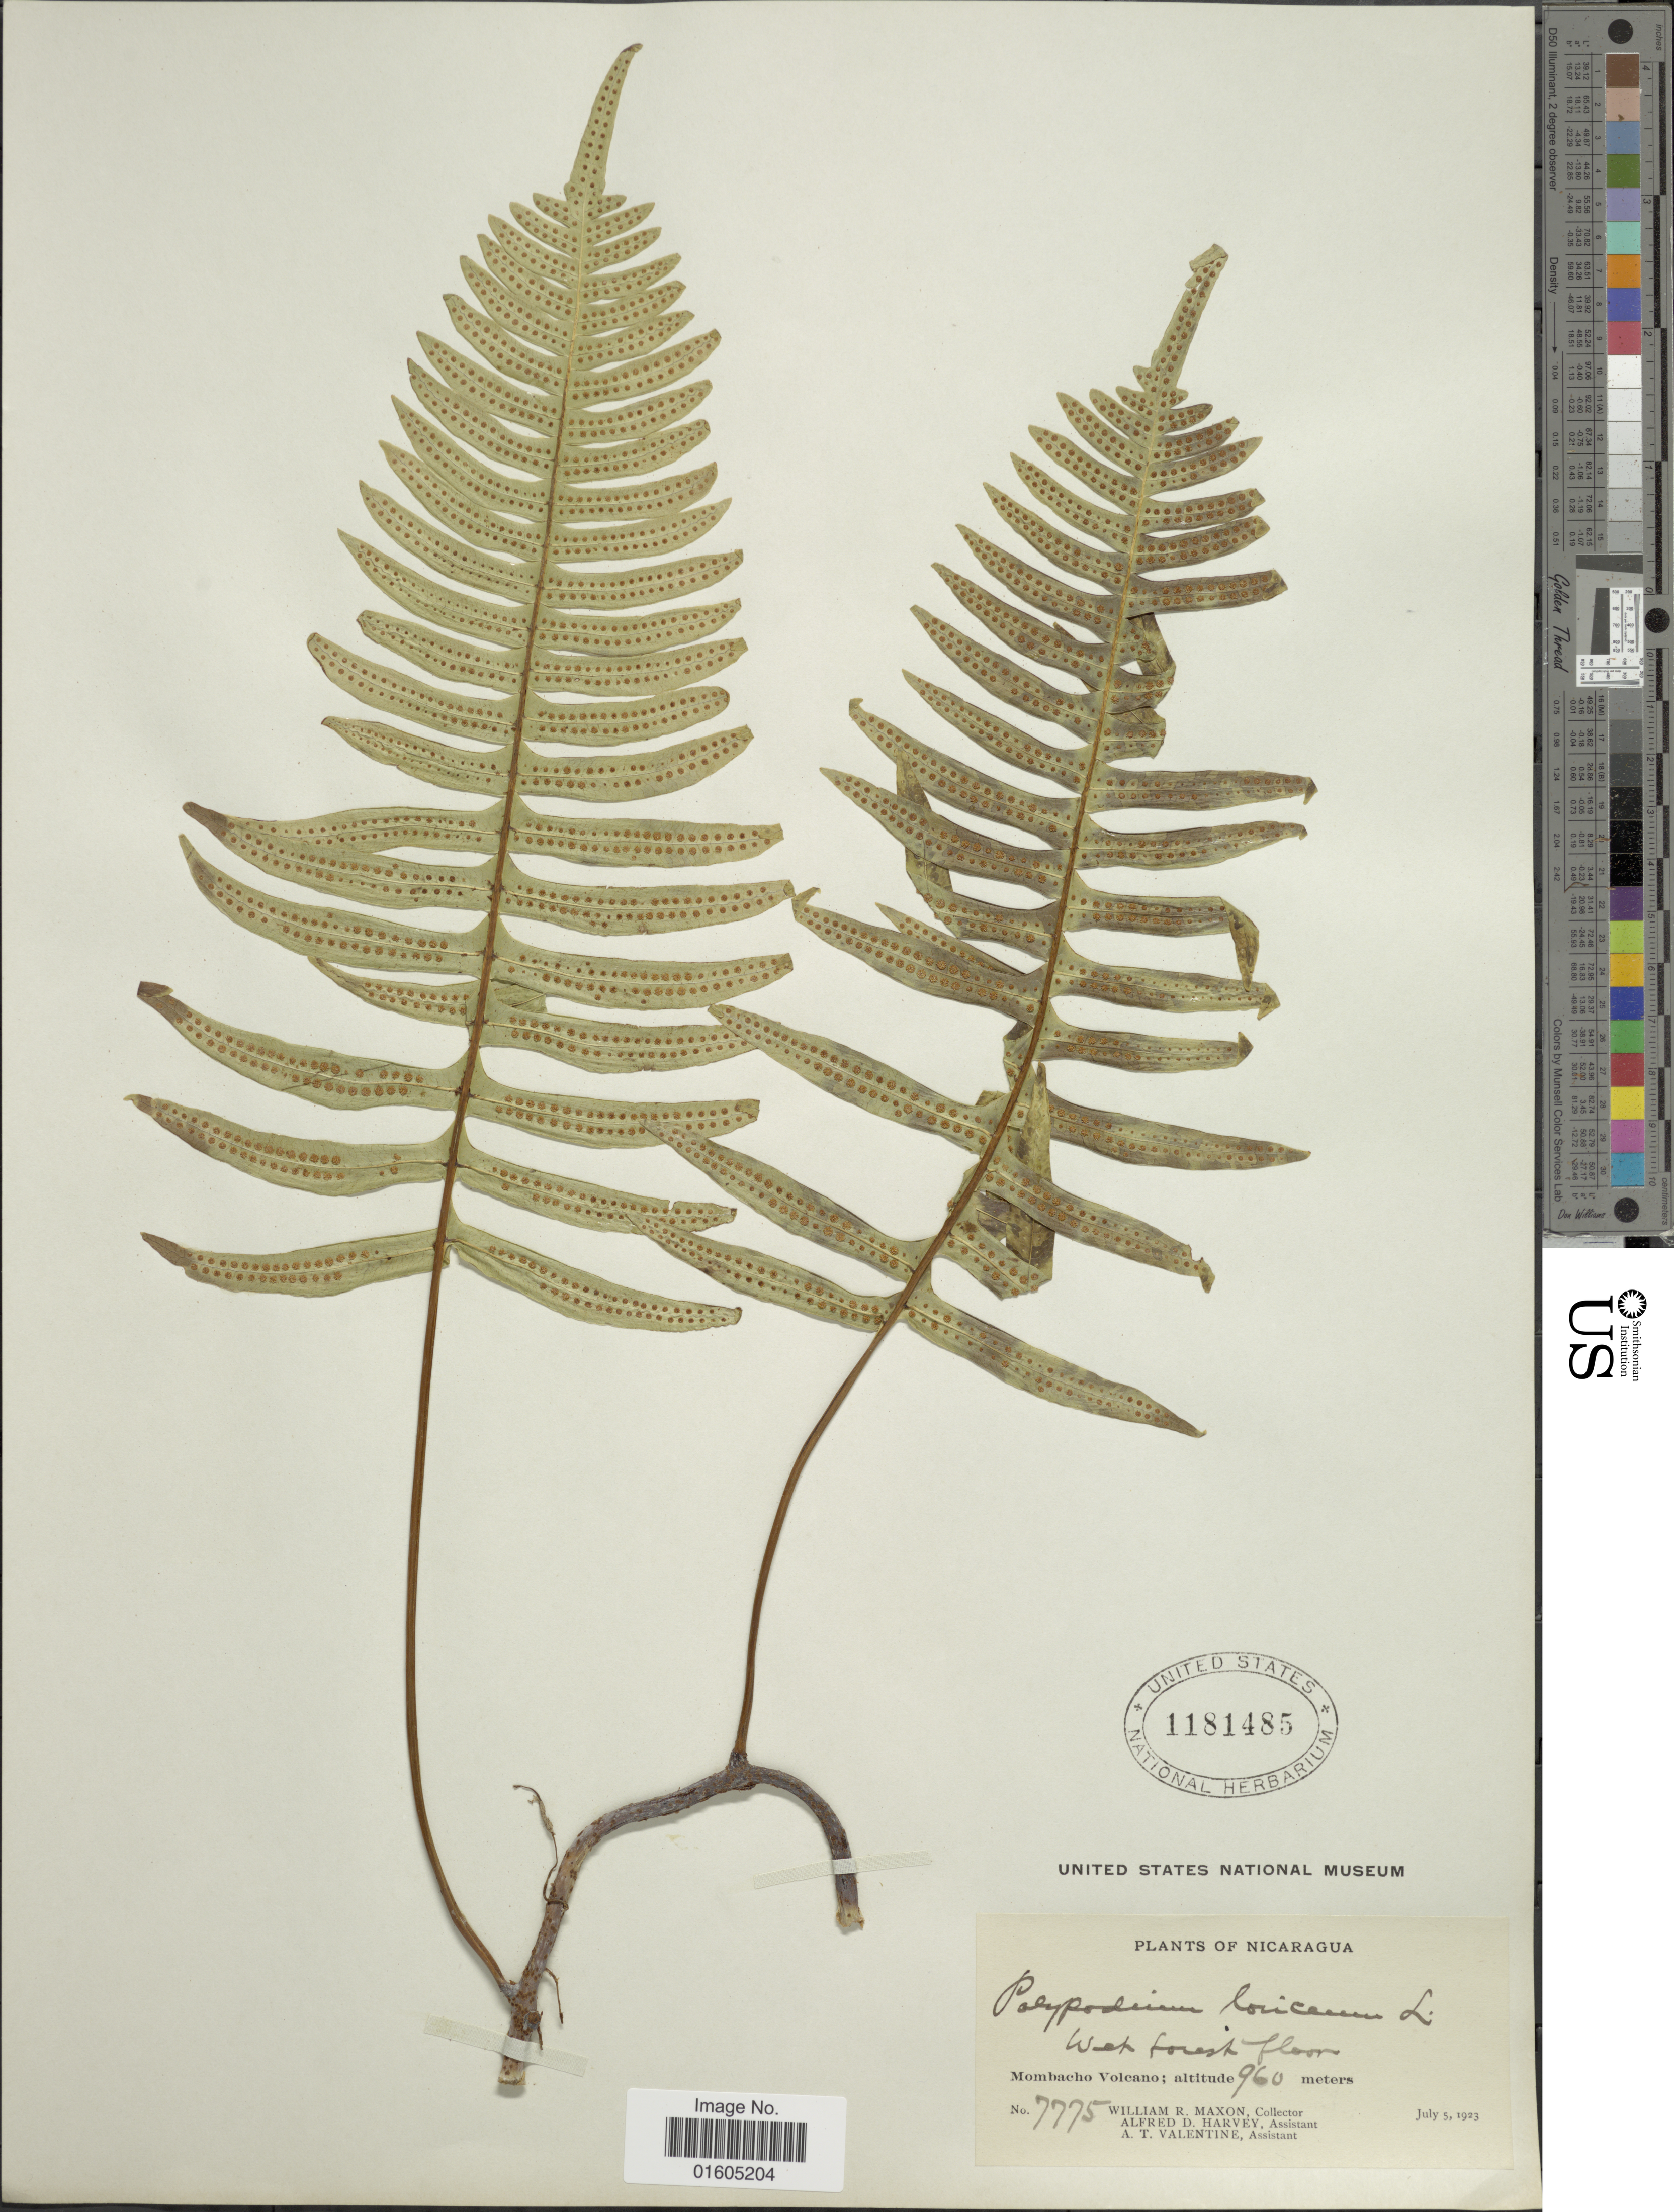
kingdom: Plantae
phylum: Tracheophyta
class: Polypodiopsida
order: Polypodiales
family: Polypodiaceae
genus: Serpocaulon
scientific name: Serpocaulon loriceum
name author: (L.) A.R. Sm.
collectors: W. R. Maxon, A. D. Harvey & A. Valentine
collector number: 7775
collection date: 1923-07-05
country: Nicaragua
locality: Nicaragua. Mombacho Volcano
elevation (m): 960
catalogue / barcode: US 1181485